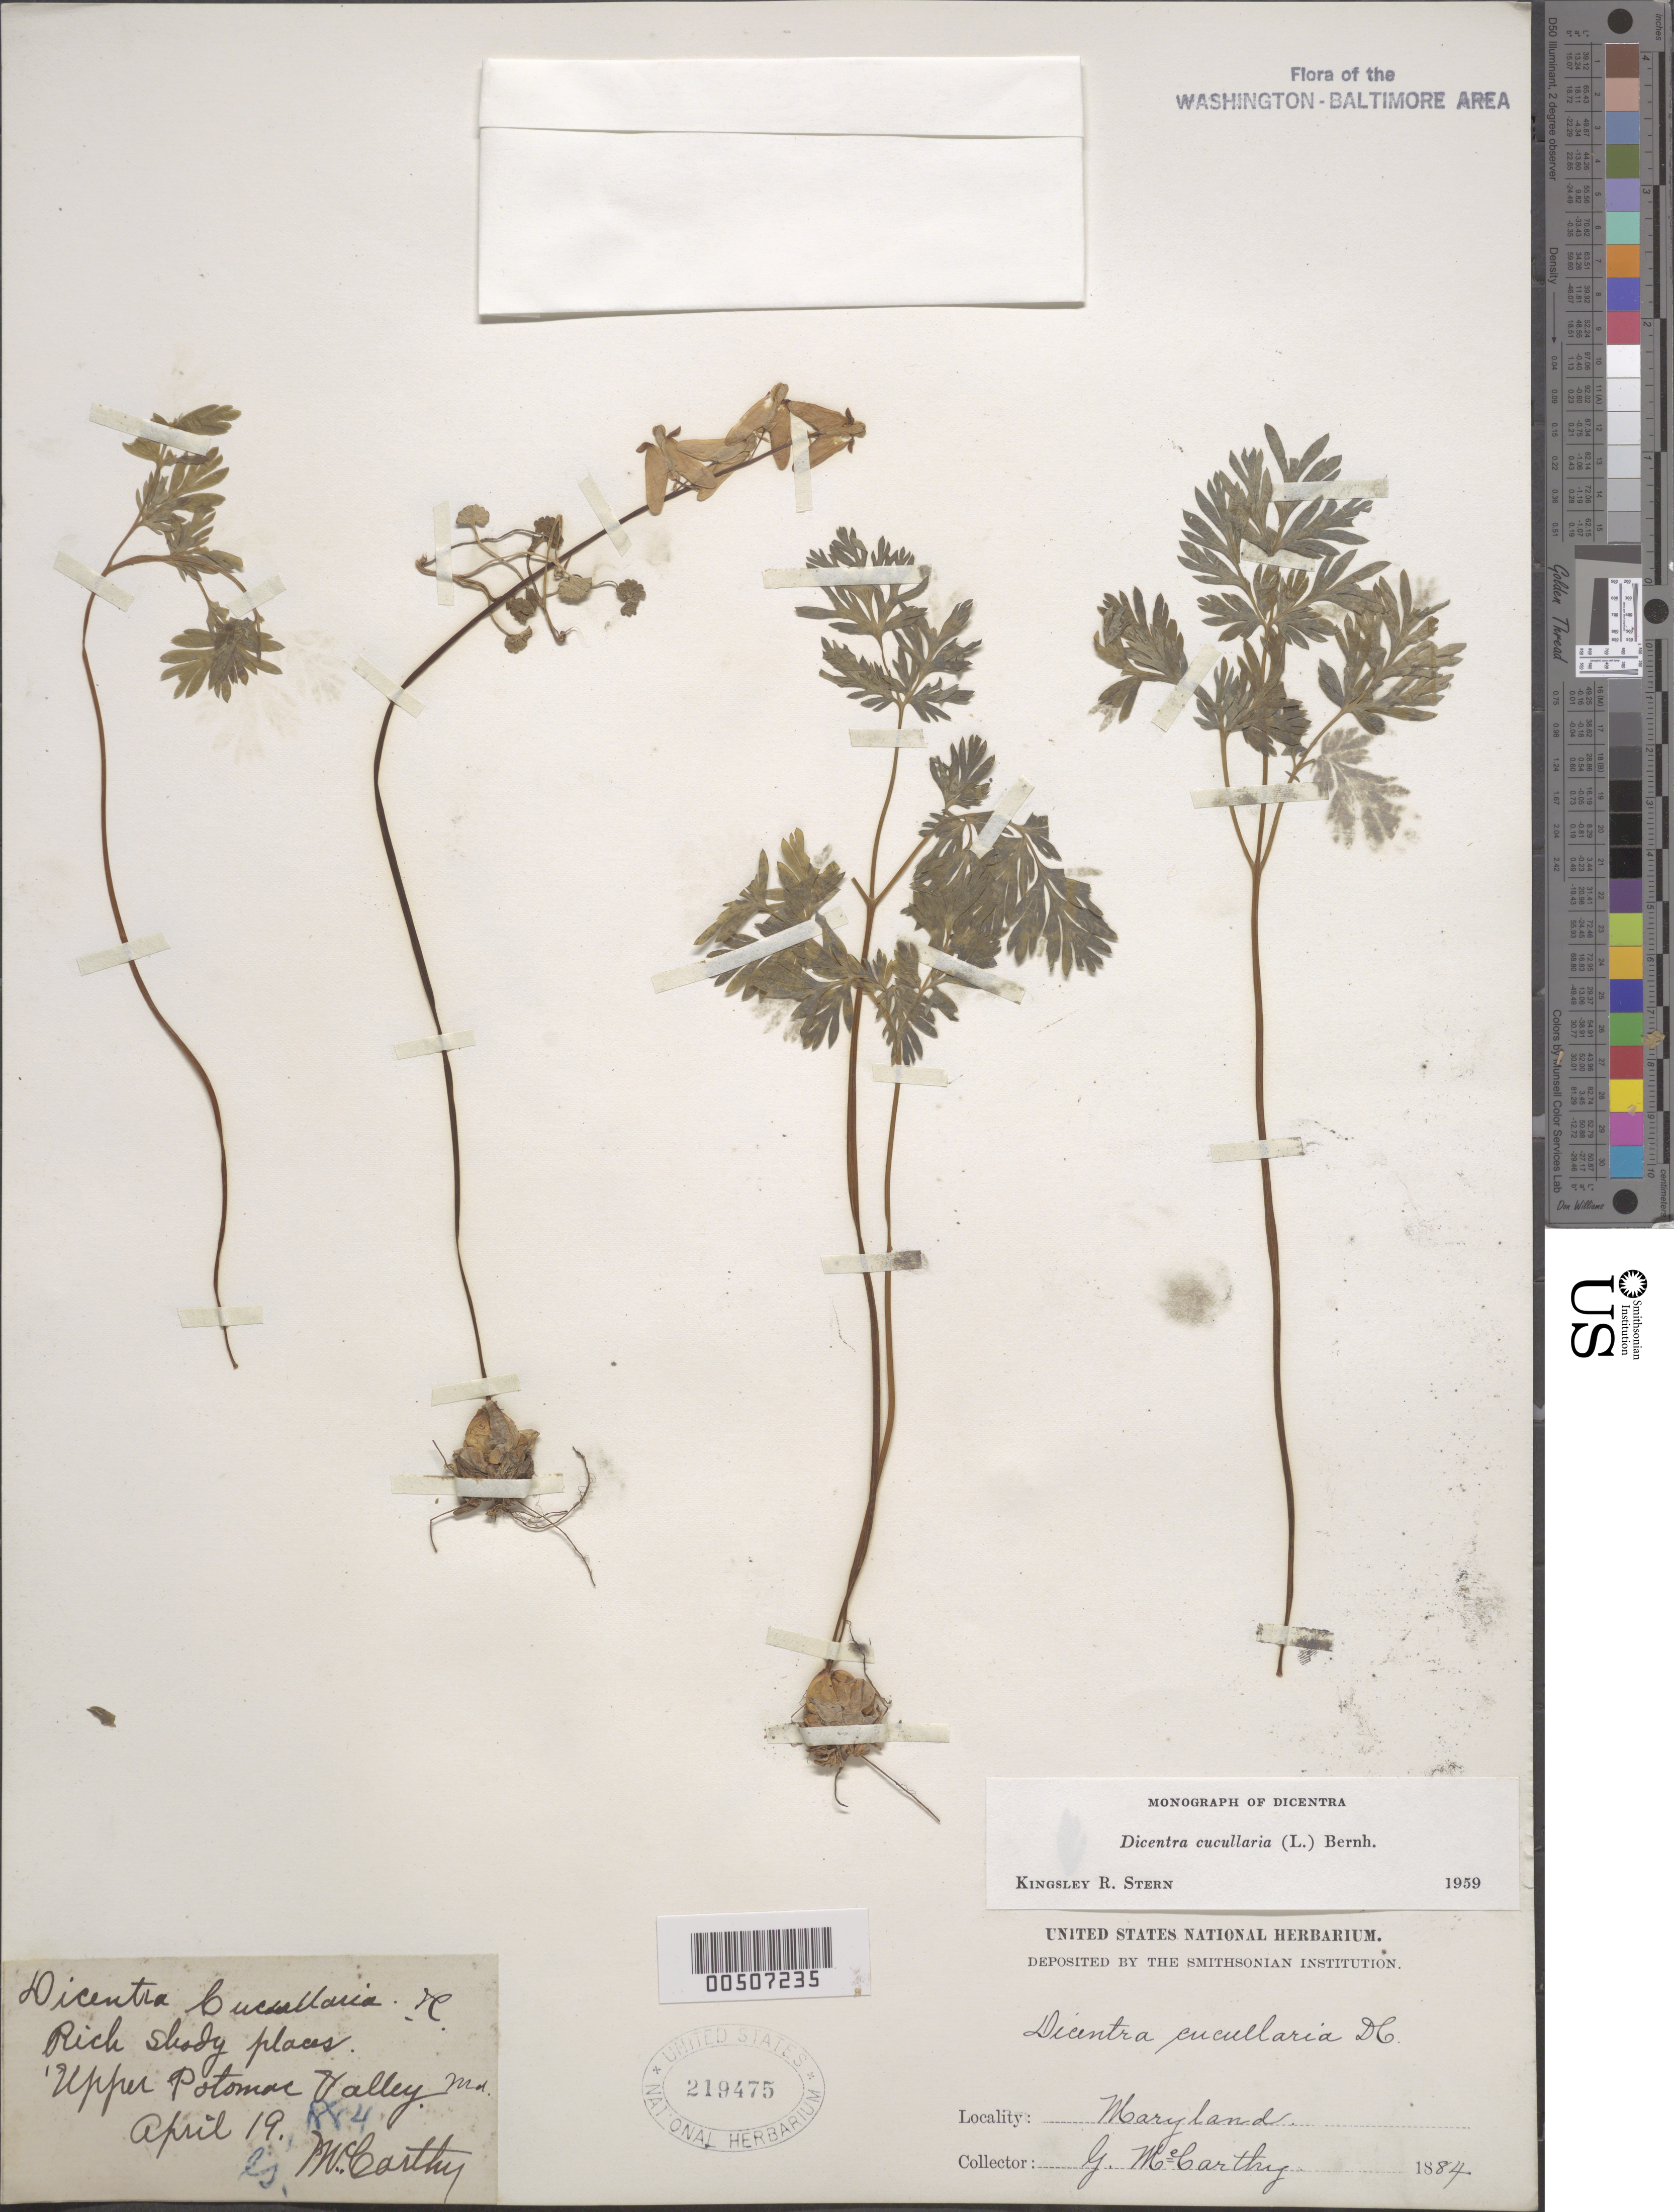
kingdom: Plantae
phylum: Tracheophyta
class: Magnoliopsida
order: Ranunculales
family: Papaveraceae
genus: Dicentra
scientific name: Dicentra cucullaria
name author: (L.) Bernh.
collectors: G. McCarthy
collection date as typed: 19 Apr 1884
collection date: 1884-04-19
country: United States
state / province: Maryland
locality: Upper Potomac Valley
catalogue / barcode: US 219475